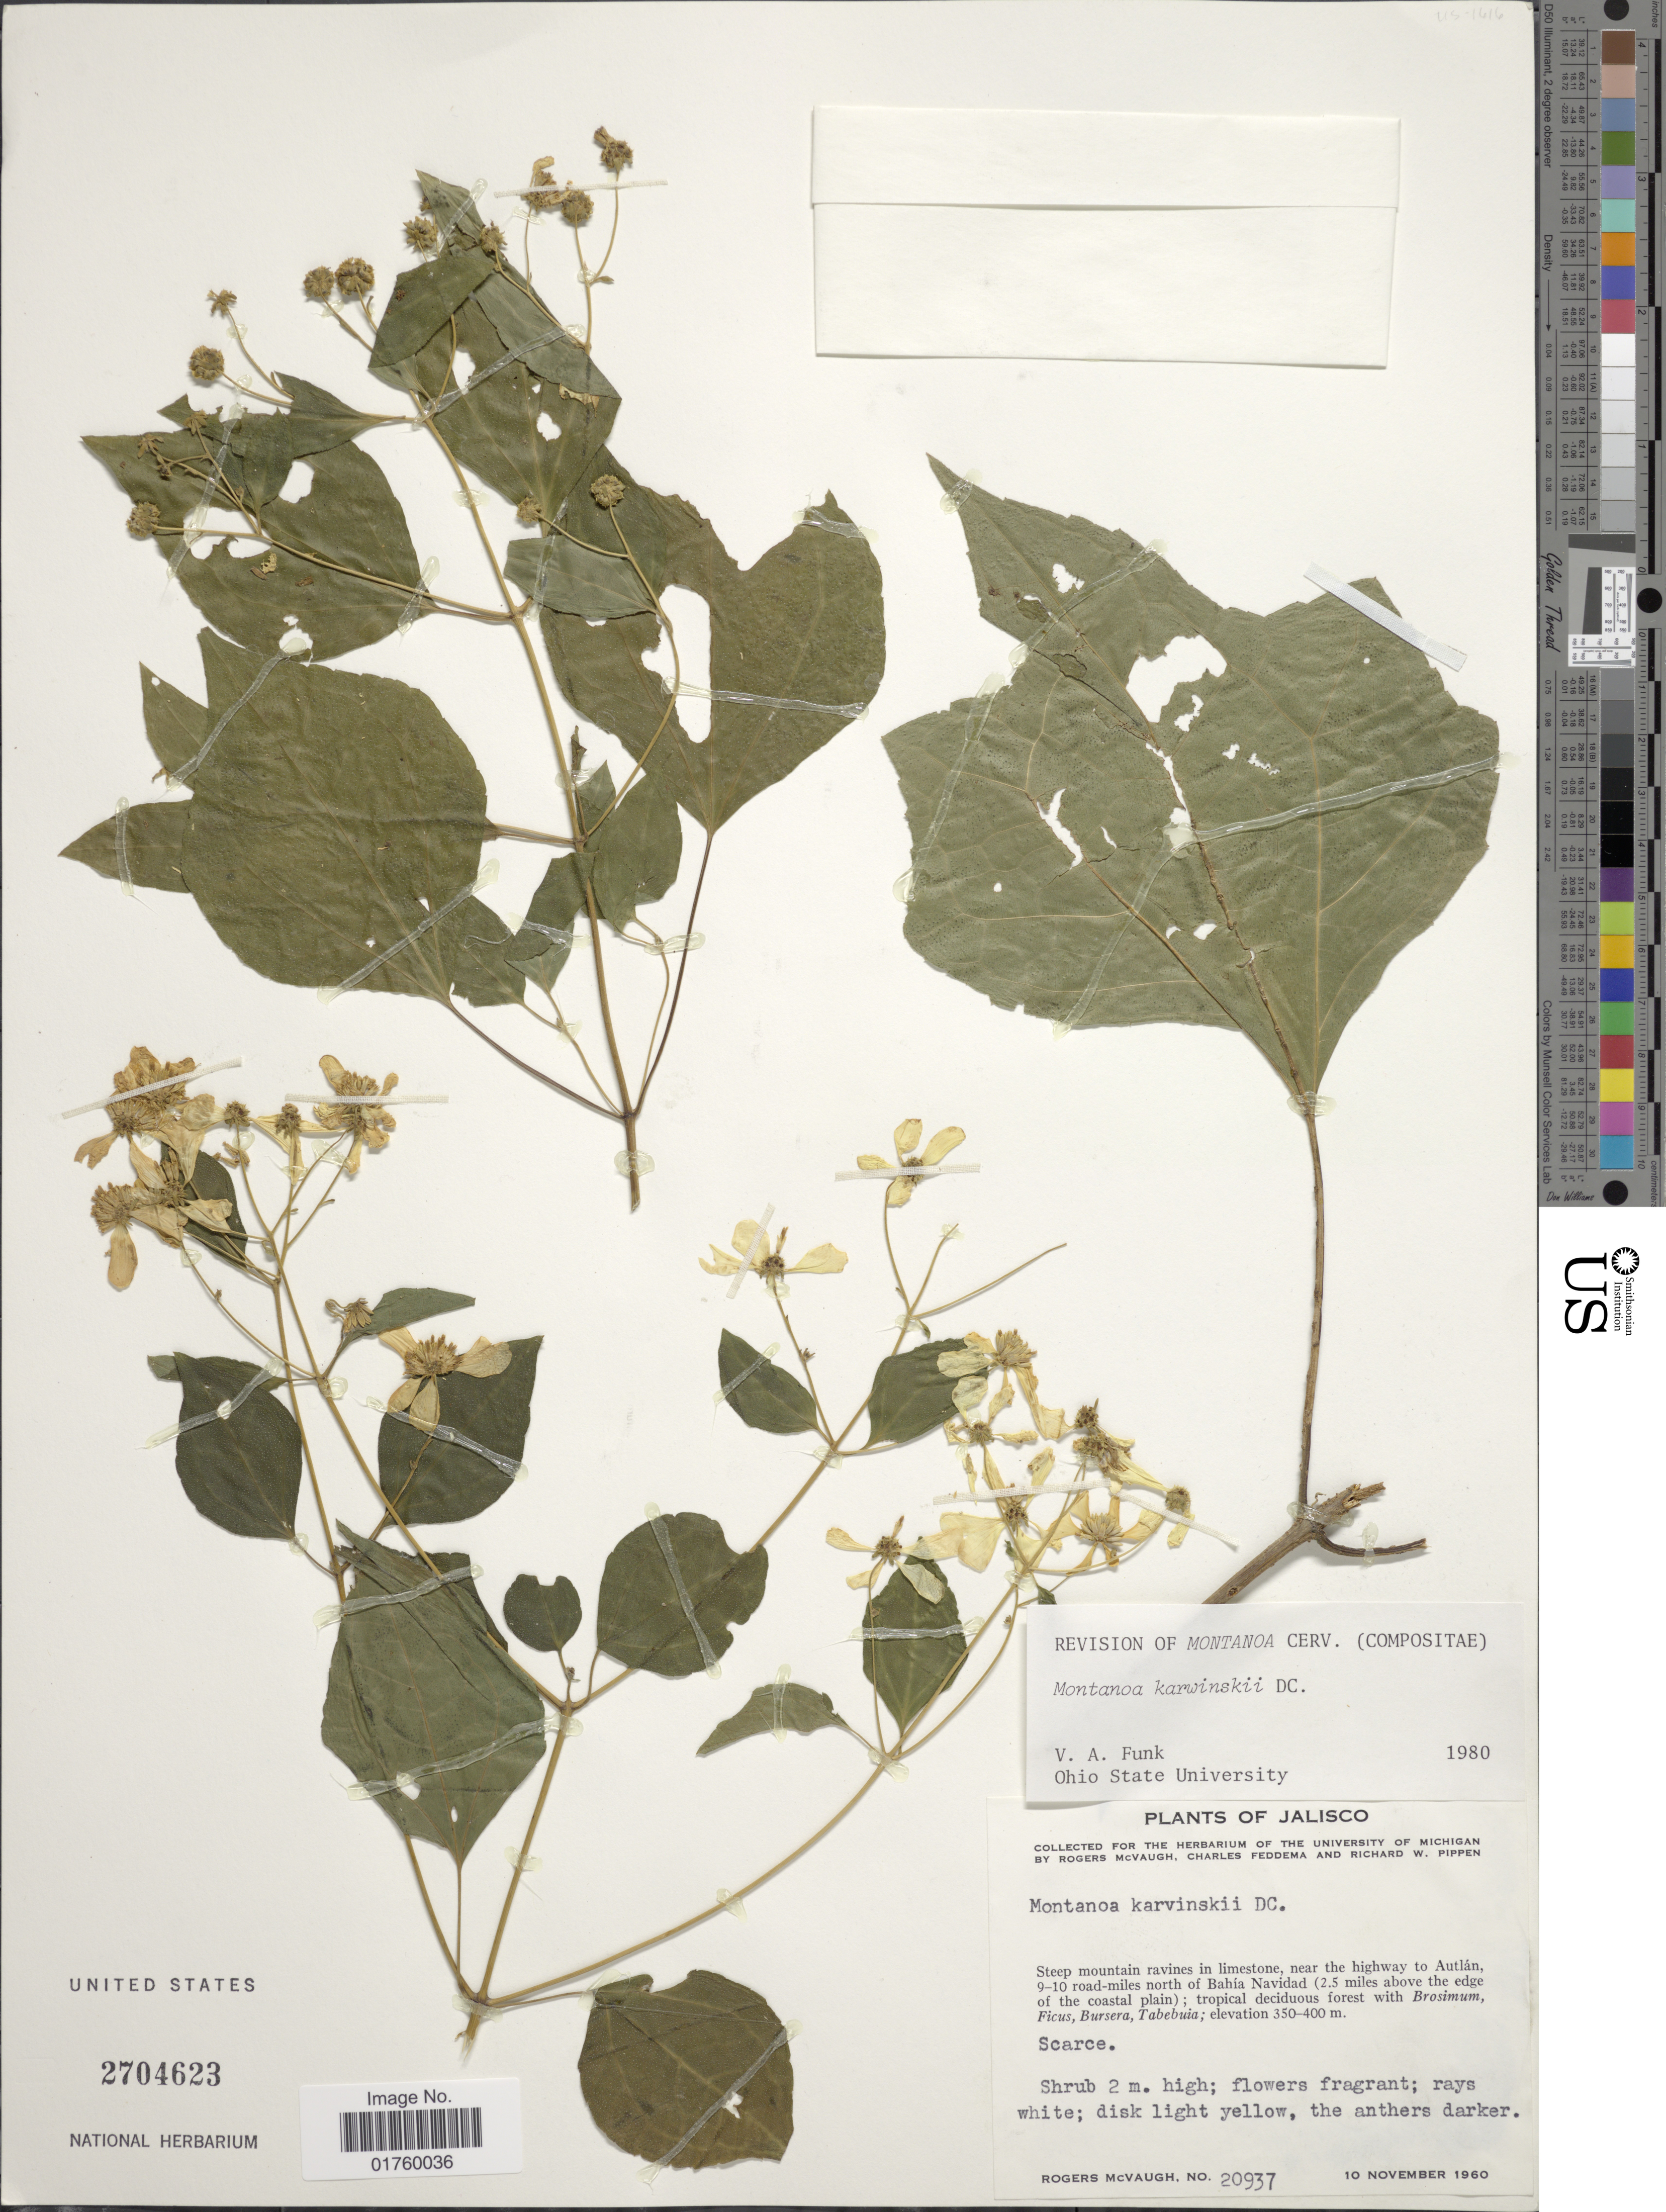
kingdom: Plantae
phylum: Tracheophyta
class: Magnoliopsida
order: Asterales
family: Asteraceae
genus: Montanoa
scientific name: Montanoa karwinskii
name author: DC.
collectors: R. McVaugh, C. Feddema & R. W. Pippen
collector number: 20937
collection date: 1960-11-10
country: Mexico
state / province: Jalisco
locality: Steep mountain ravines in limestone, near the highway to Autlan, 9-10 road-miles north of Bahia Navidad (2.5 miles above the edge of the coastal plain).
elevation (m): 350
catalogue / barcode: US 2704623